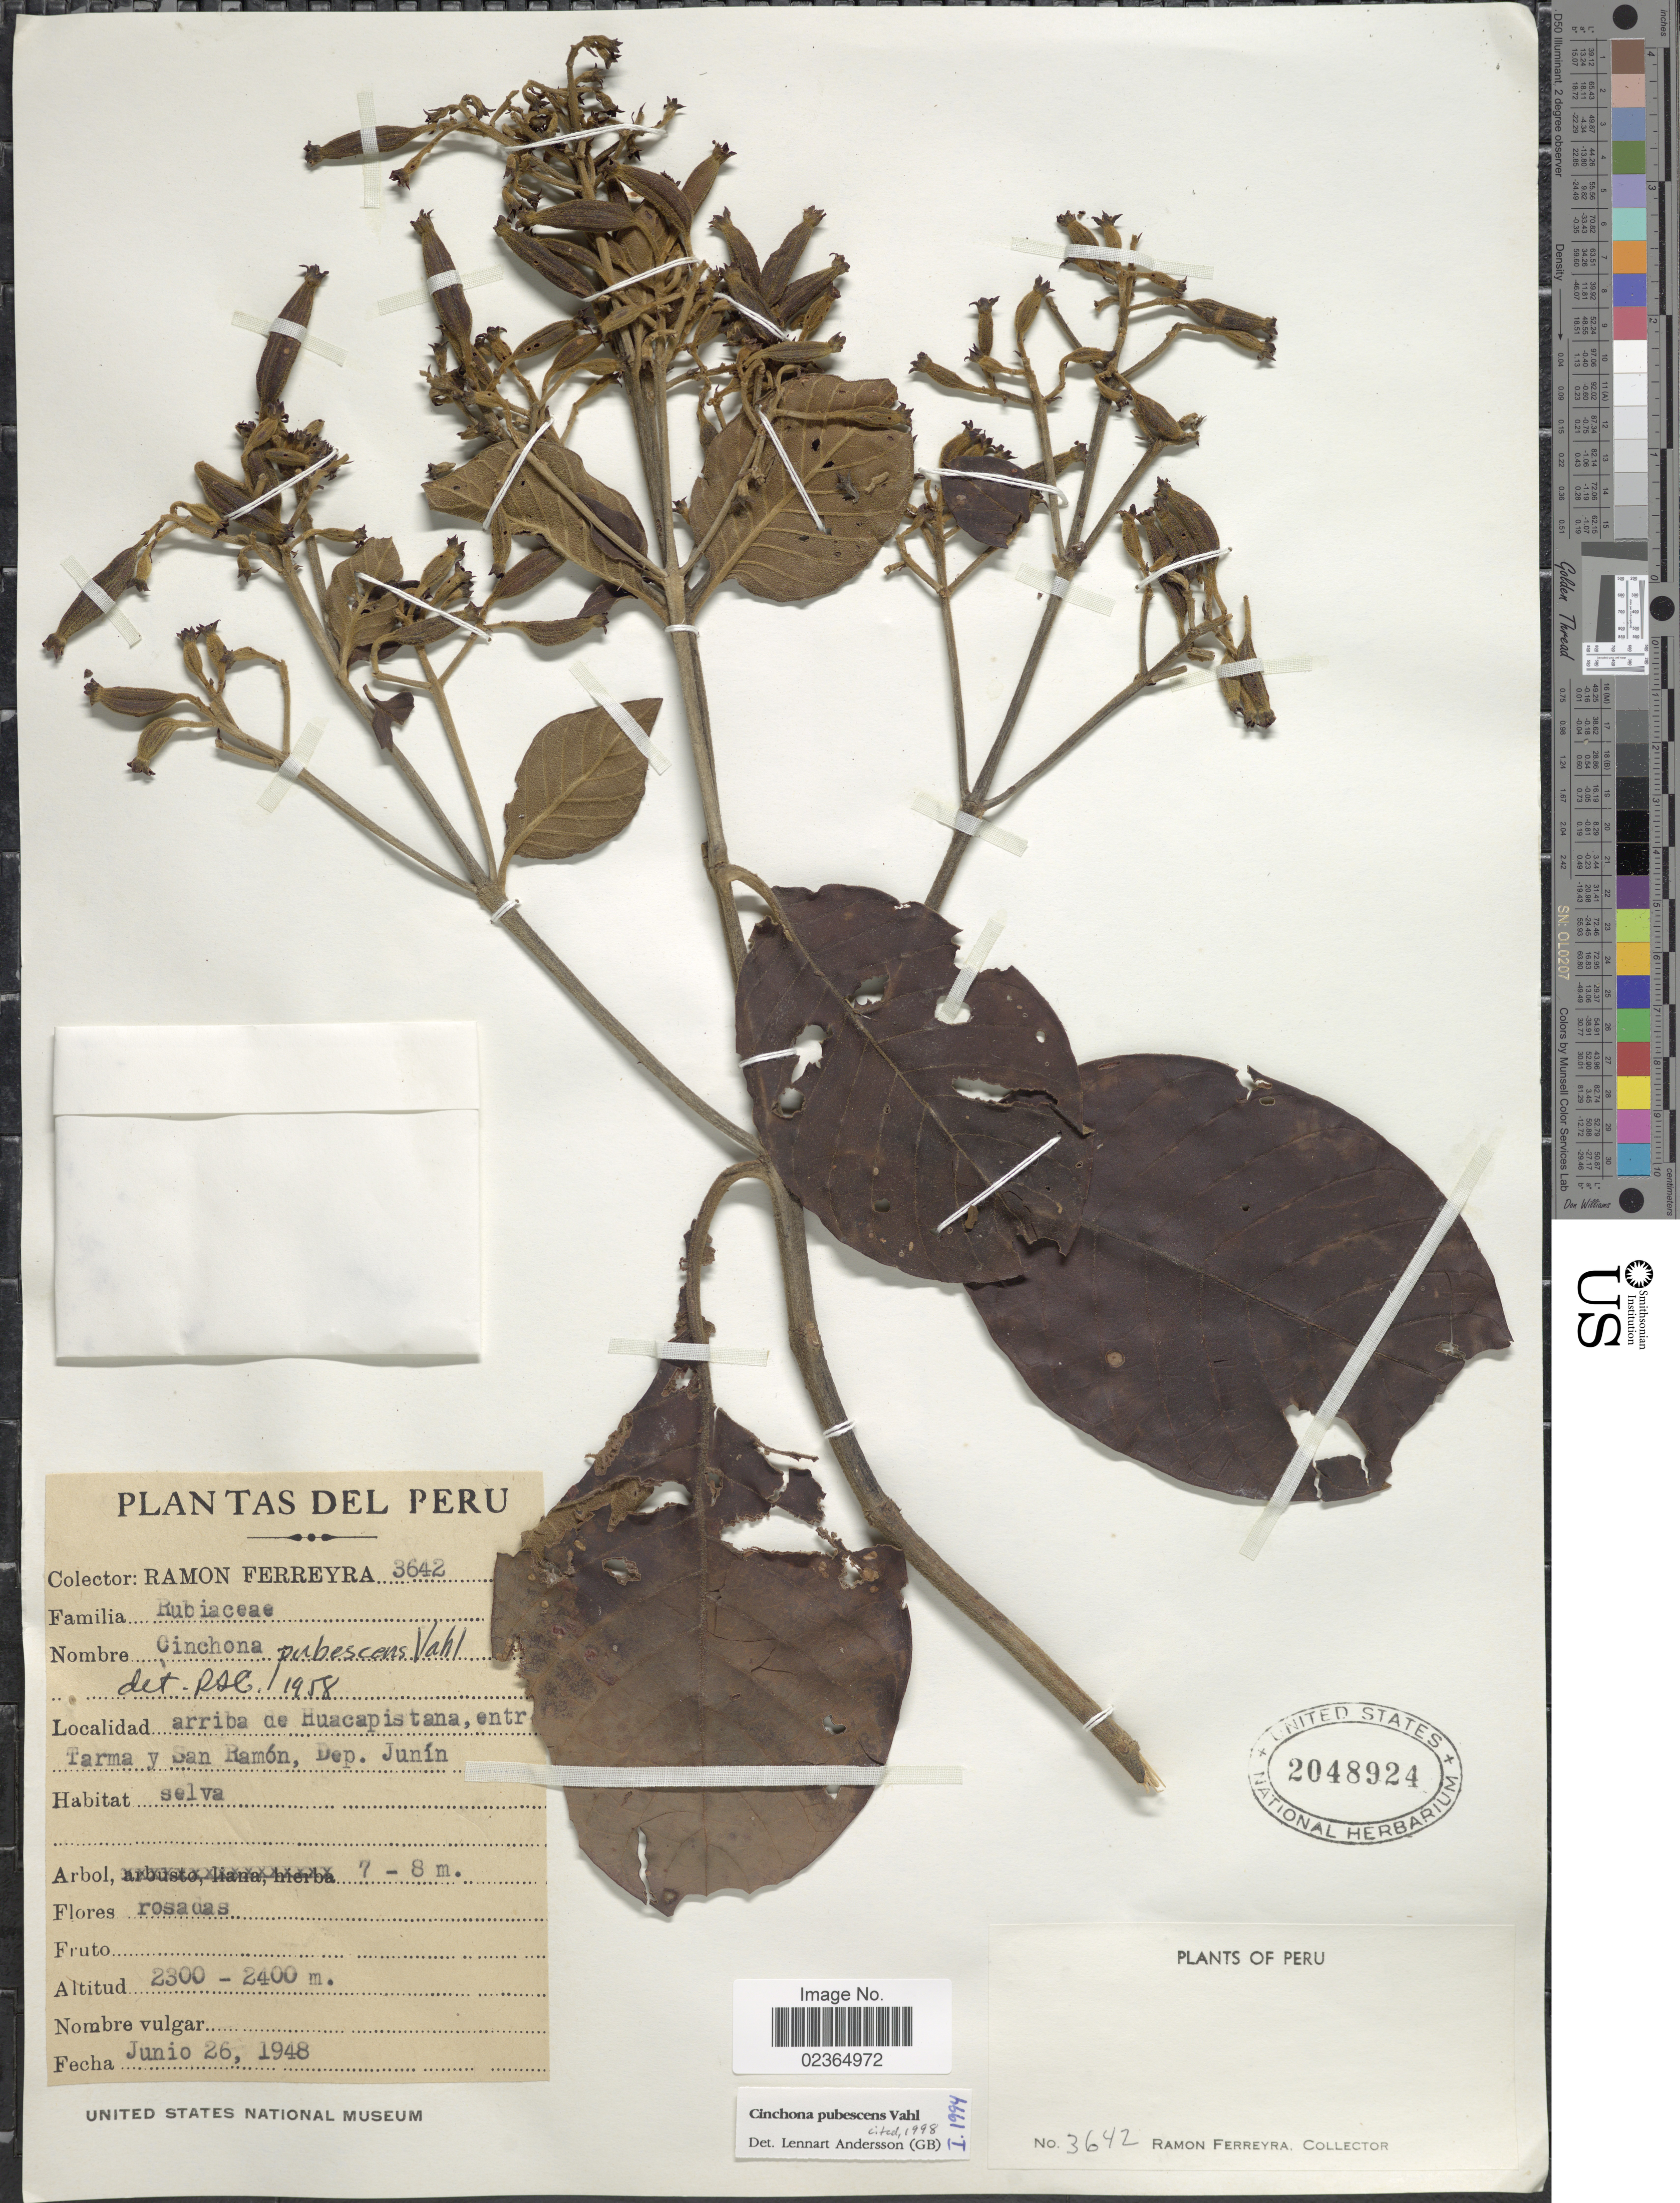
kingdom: Plantae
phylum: Tracheophyta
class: Magnoliopsida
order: Gentianales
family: Rubiaceae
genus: Cinchona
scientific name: Cinchona pubescens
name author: Vahl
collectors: R. A. Ferreyra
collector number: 3642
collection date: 1948-06-26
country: Peru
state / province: Junín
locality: Arriba de Huacapistana, entre Tarma y San Ramón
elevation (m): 2300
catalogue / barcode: US 2048924